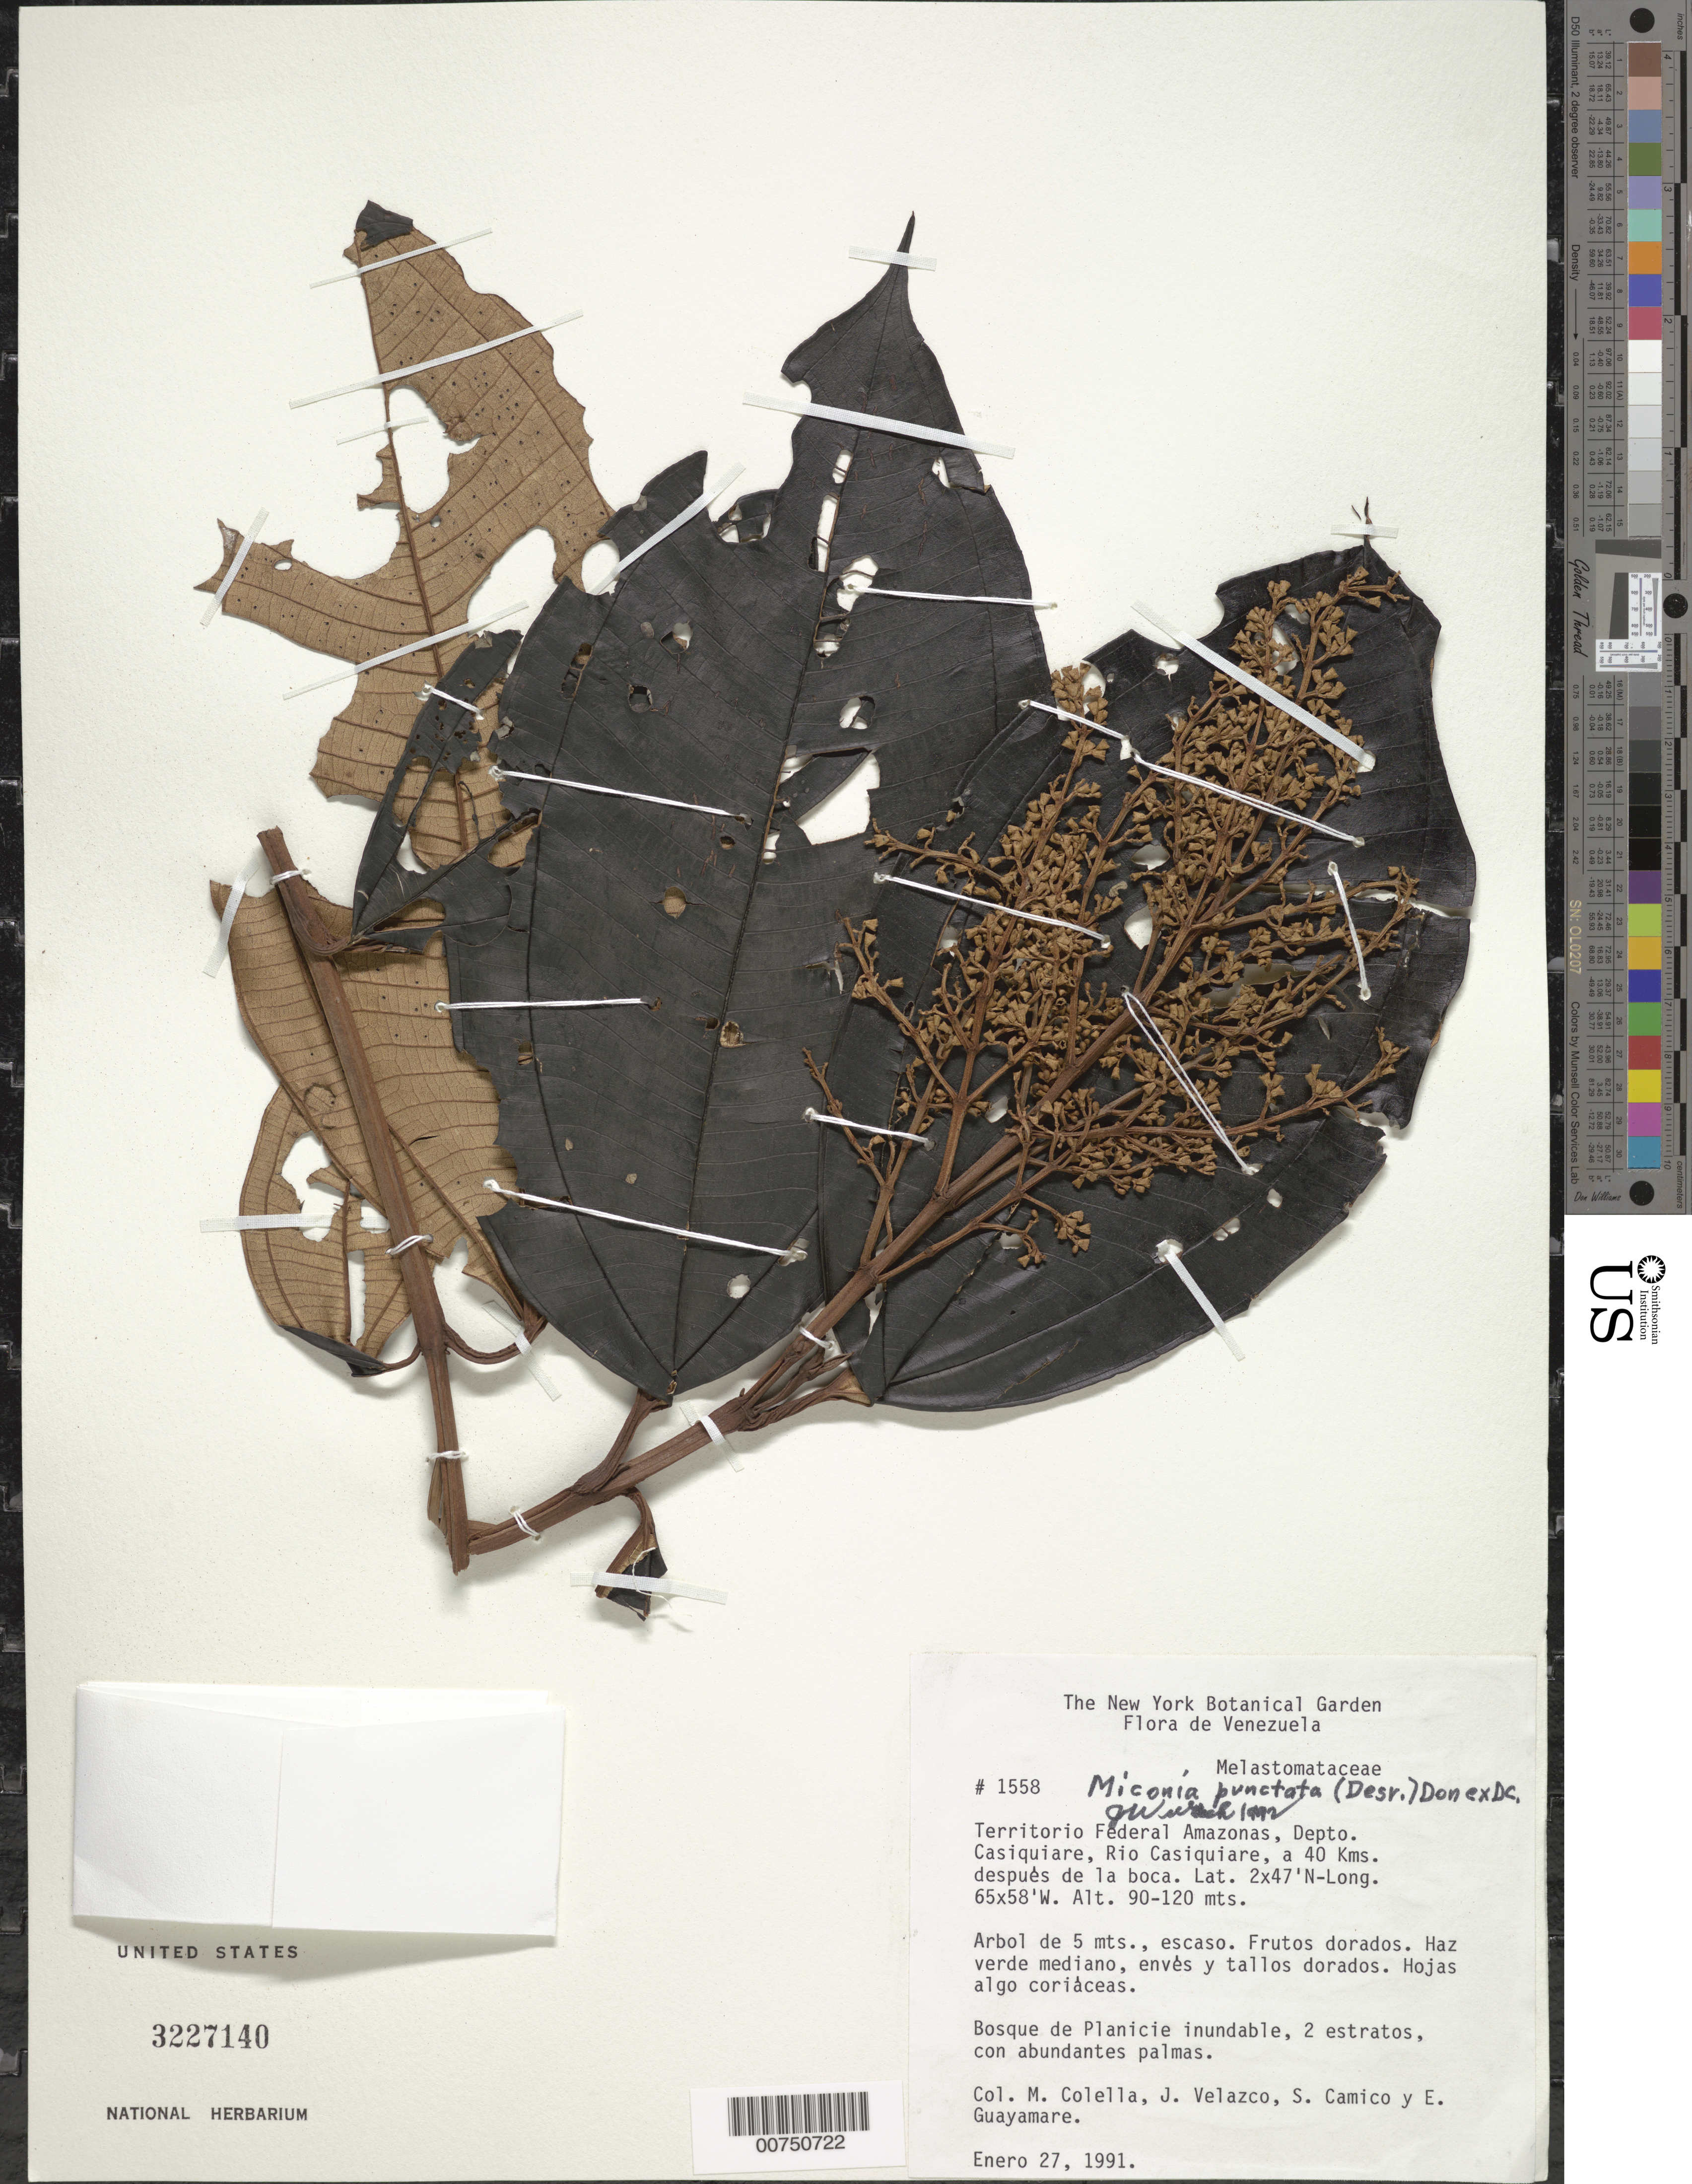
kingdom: Plantae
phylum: Tracheophyta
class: Magnoliopsida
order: Myrtales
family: Melastomataceae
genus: Miconia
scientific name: Miconia punctata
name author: (Desr.) D. Don ex DC.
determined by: Wurdack, John J., (US), US (UNITED STATES)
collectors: M. Colella, J. Velazco, S. Camico & E. Guayamare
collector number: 1558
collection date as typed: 27-Jan-91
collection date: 1991-01-27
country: Venezuela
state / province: Amazonas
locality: Dpto. Casiquiare, Río Casiquiare, a 40 km despues de la boca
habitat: Bosque de planicie inundable, 2 estratos, con abundantes palmas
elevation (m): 90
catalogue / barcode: US 3227140